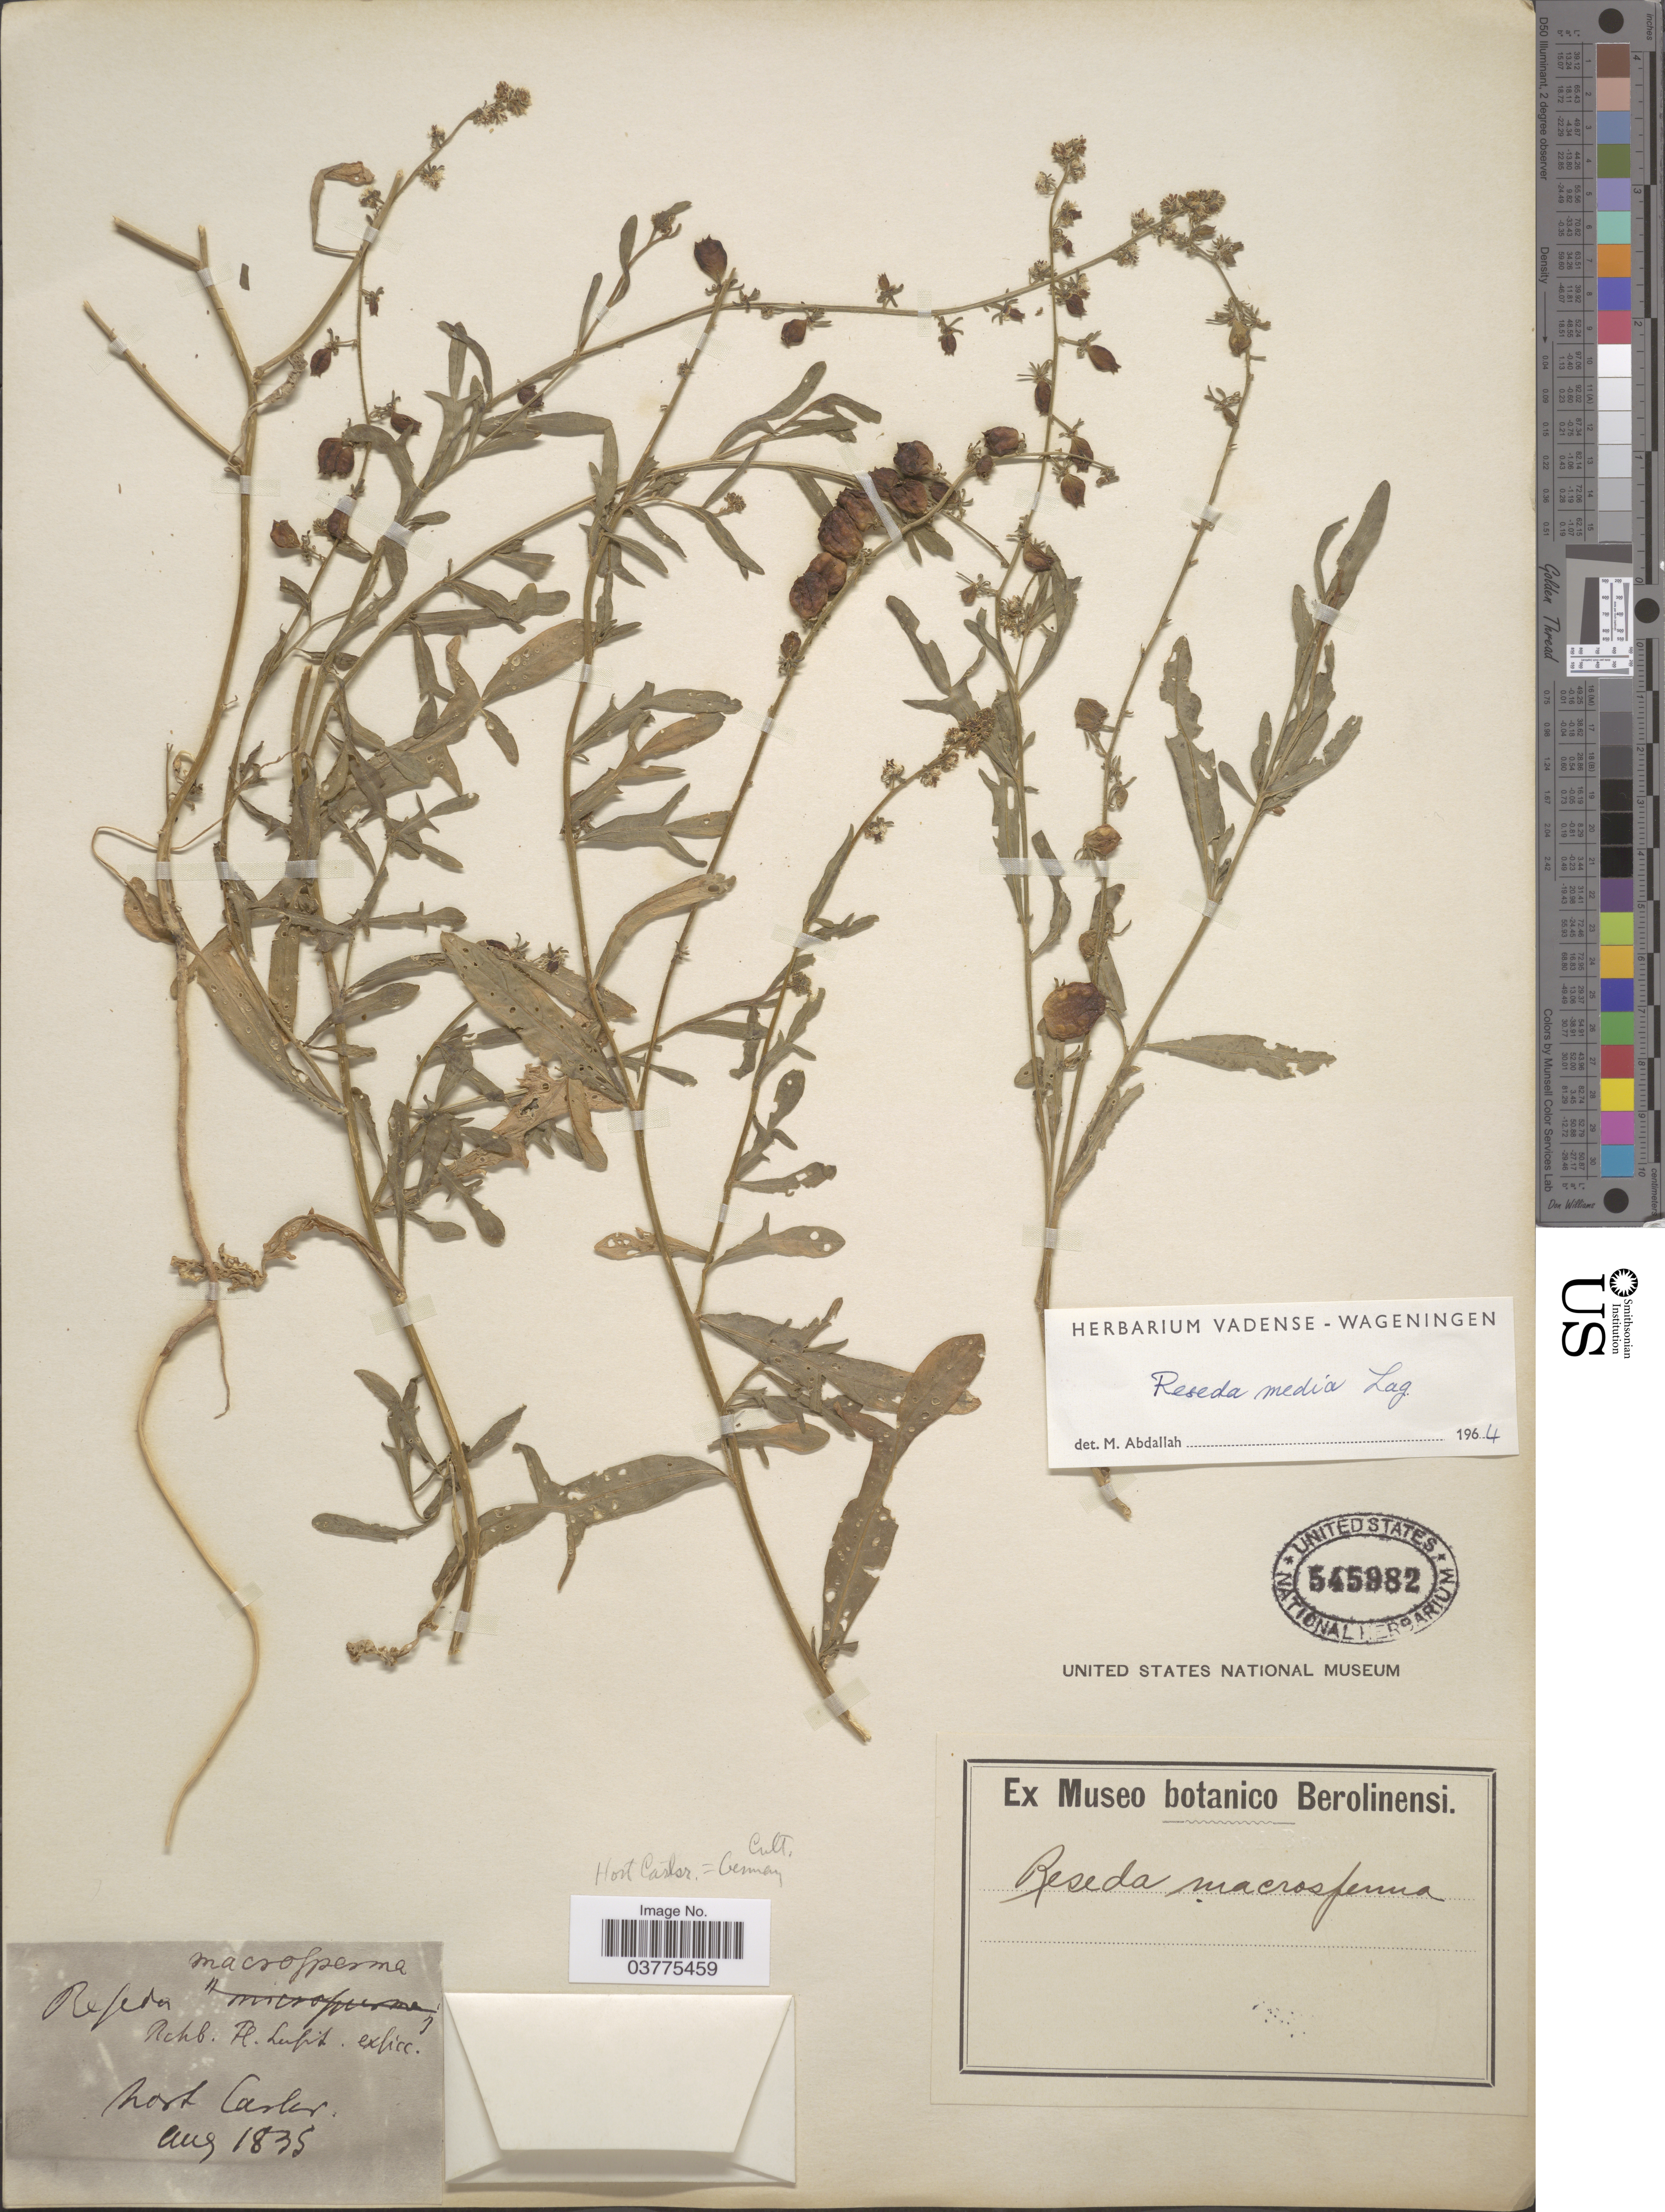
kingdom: Plantae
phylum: Tracheophyta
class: Magnoliopsida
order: Brassicales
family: Resedaceae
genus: Reseda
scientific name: Reseda media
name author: Lag.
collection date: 1835-08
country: Germany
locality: Hort Carlsr.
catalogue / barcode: US 545982